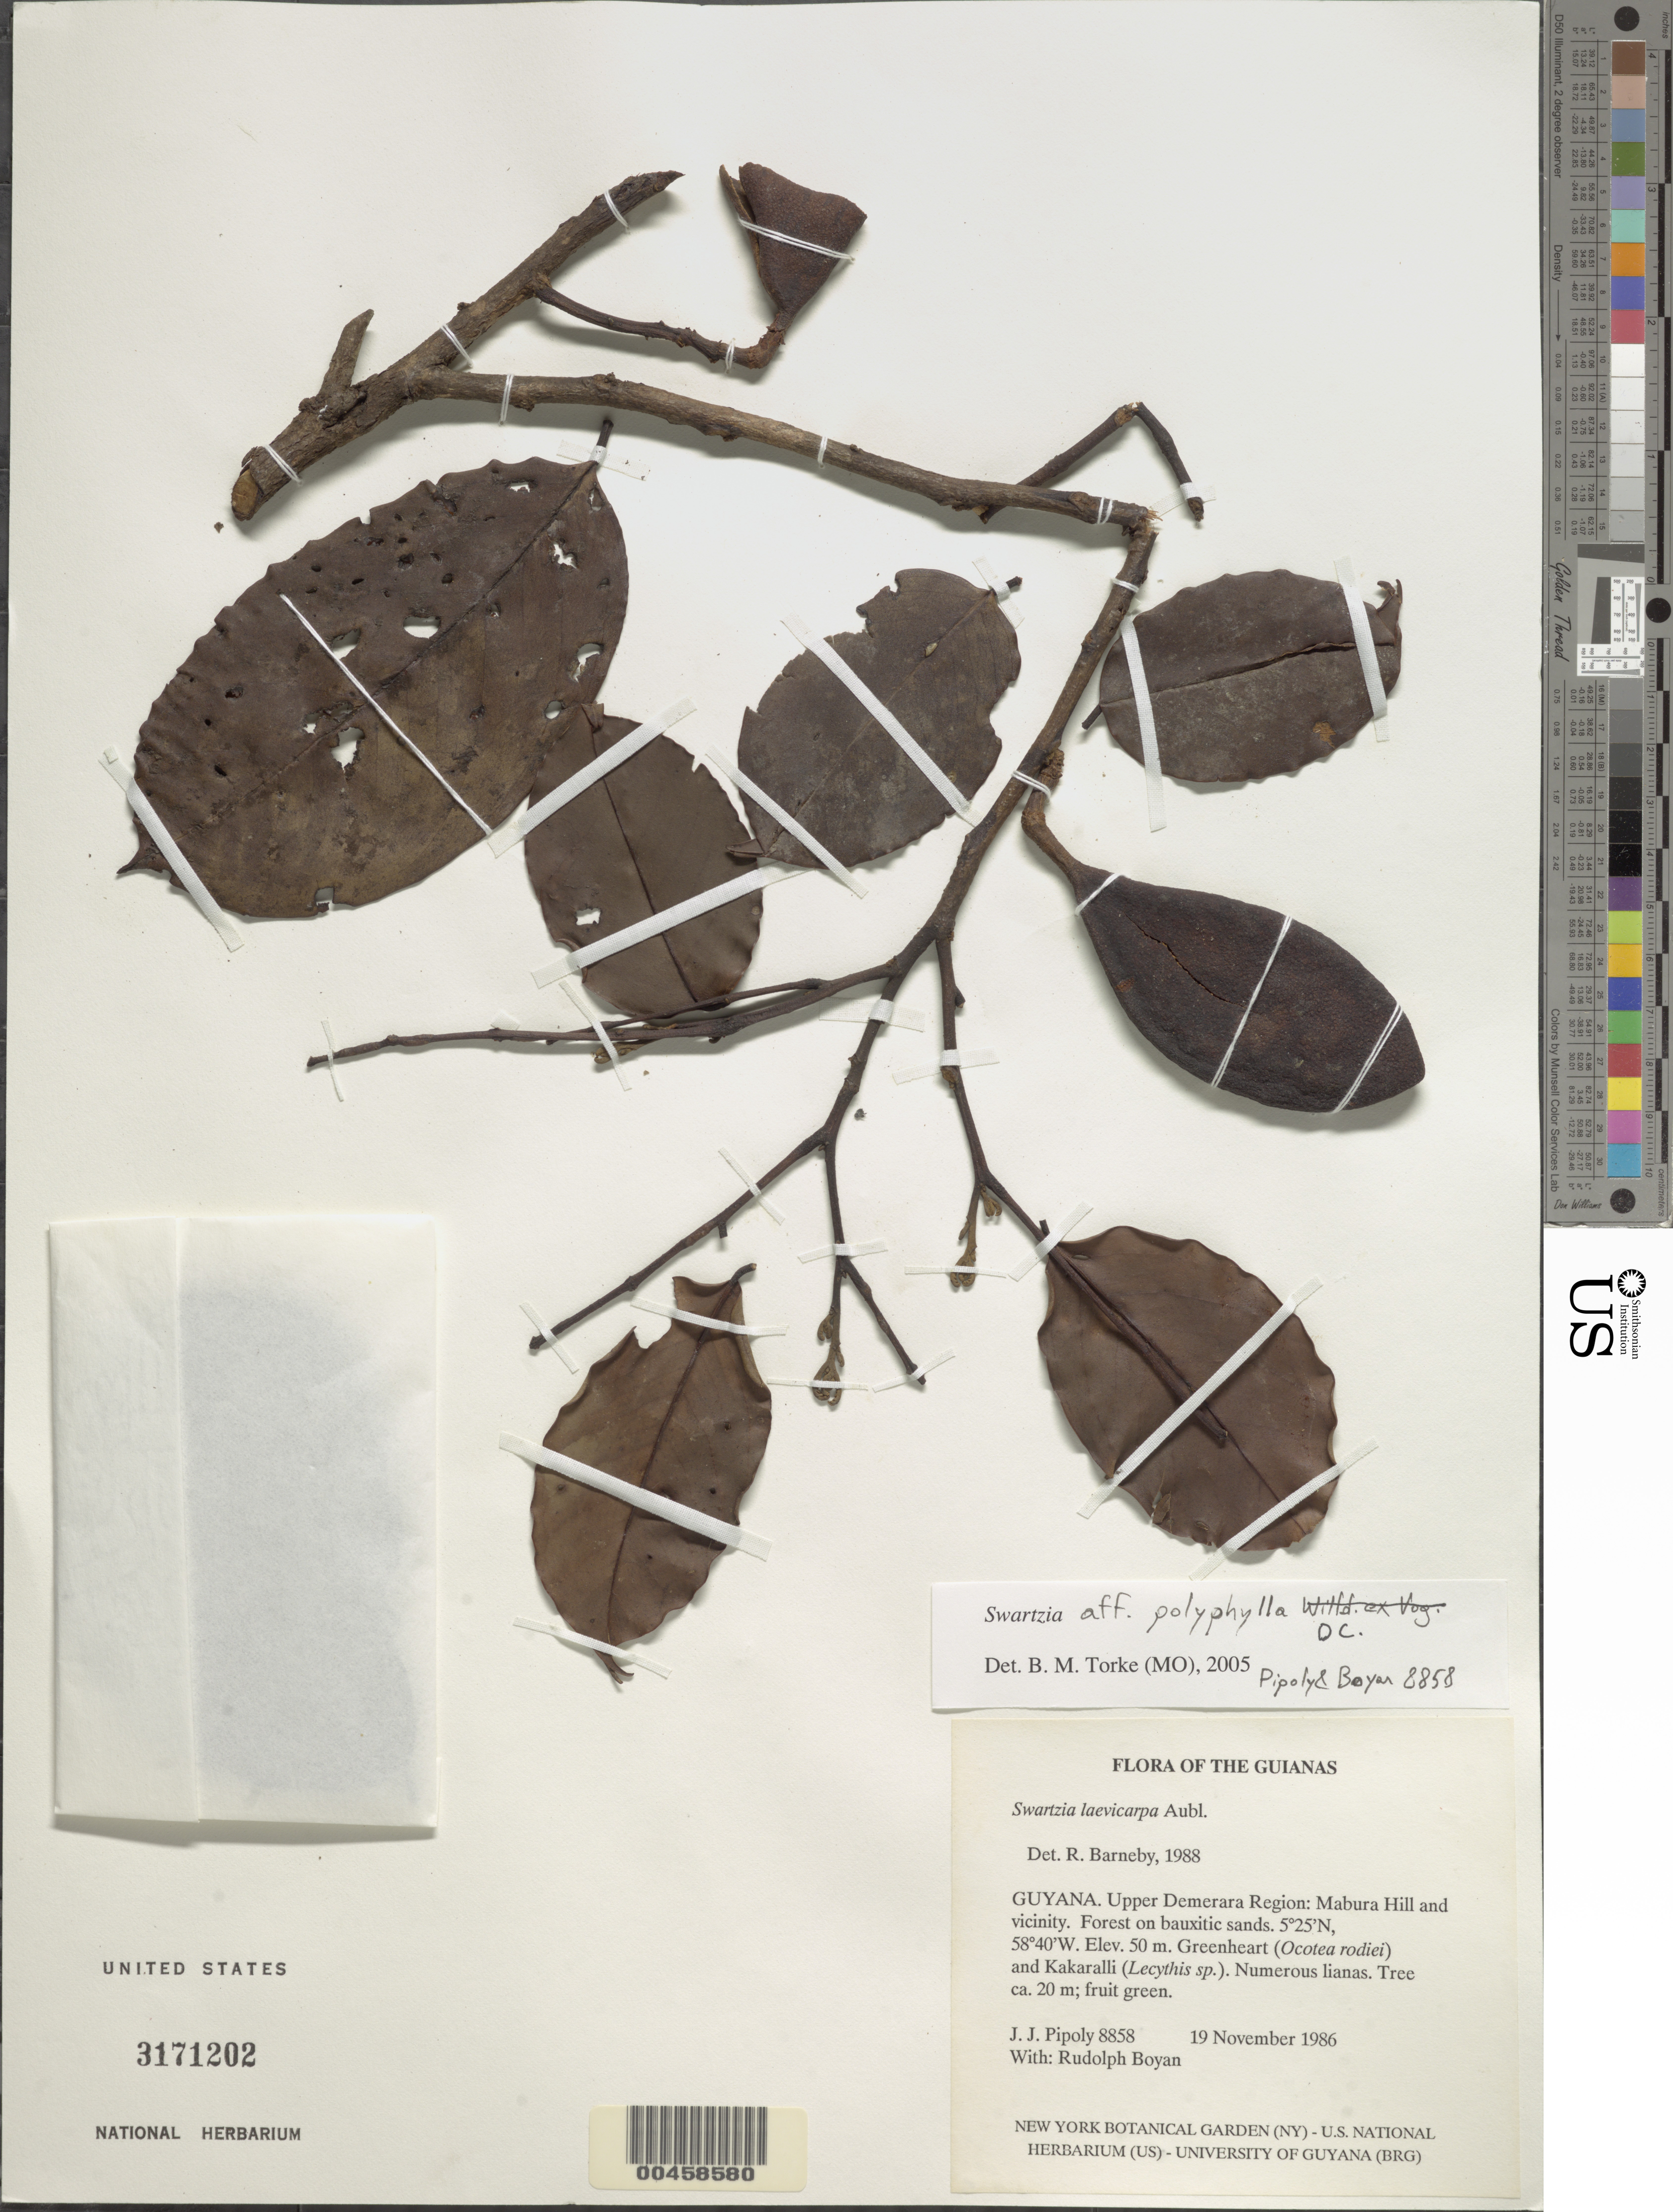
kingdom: Plantae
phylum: Tracheophyta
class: Magnoliopsida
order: Fabales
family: Fabaceae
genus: Swartzia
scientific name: Swartzia polyphylla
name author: DC.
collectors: J. J. Pipoly & R. Boyan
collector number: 8858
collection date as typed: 19 Nov 1986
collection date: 1986-11-19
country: Guyana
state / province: U. Demerara-Berbice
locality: Mabura hill and vicinity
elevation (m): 50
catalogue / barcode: US 3171202